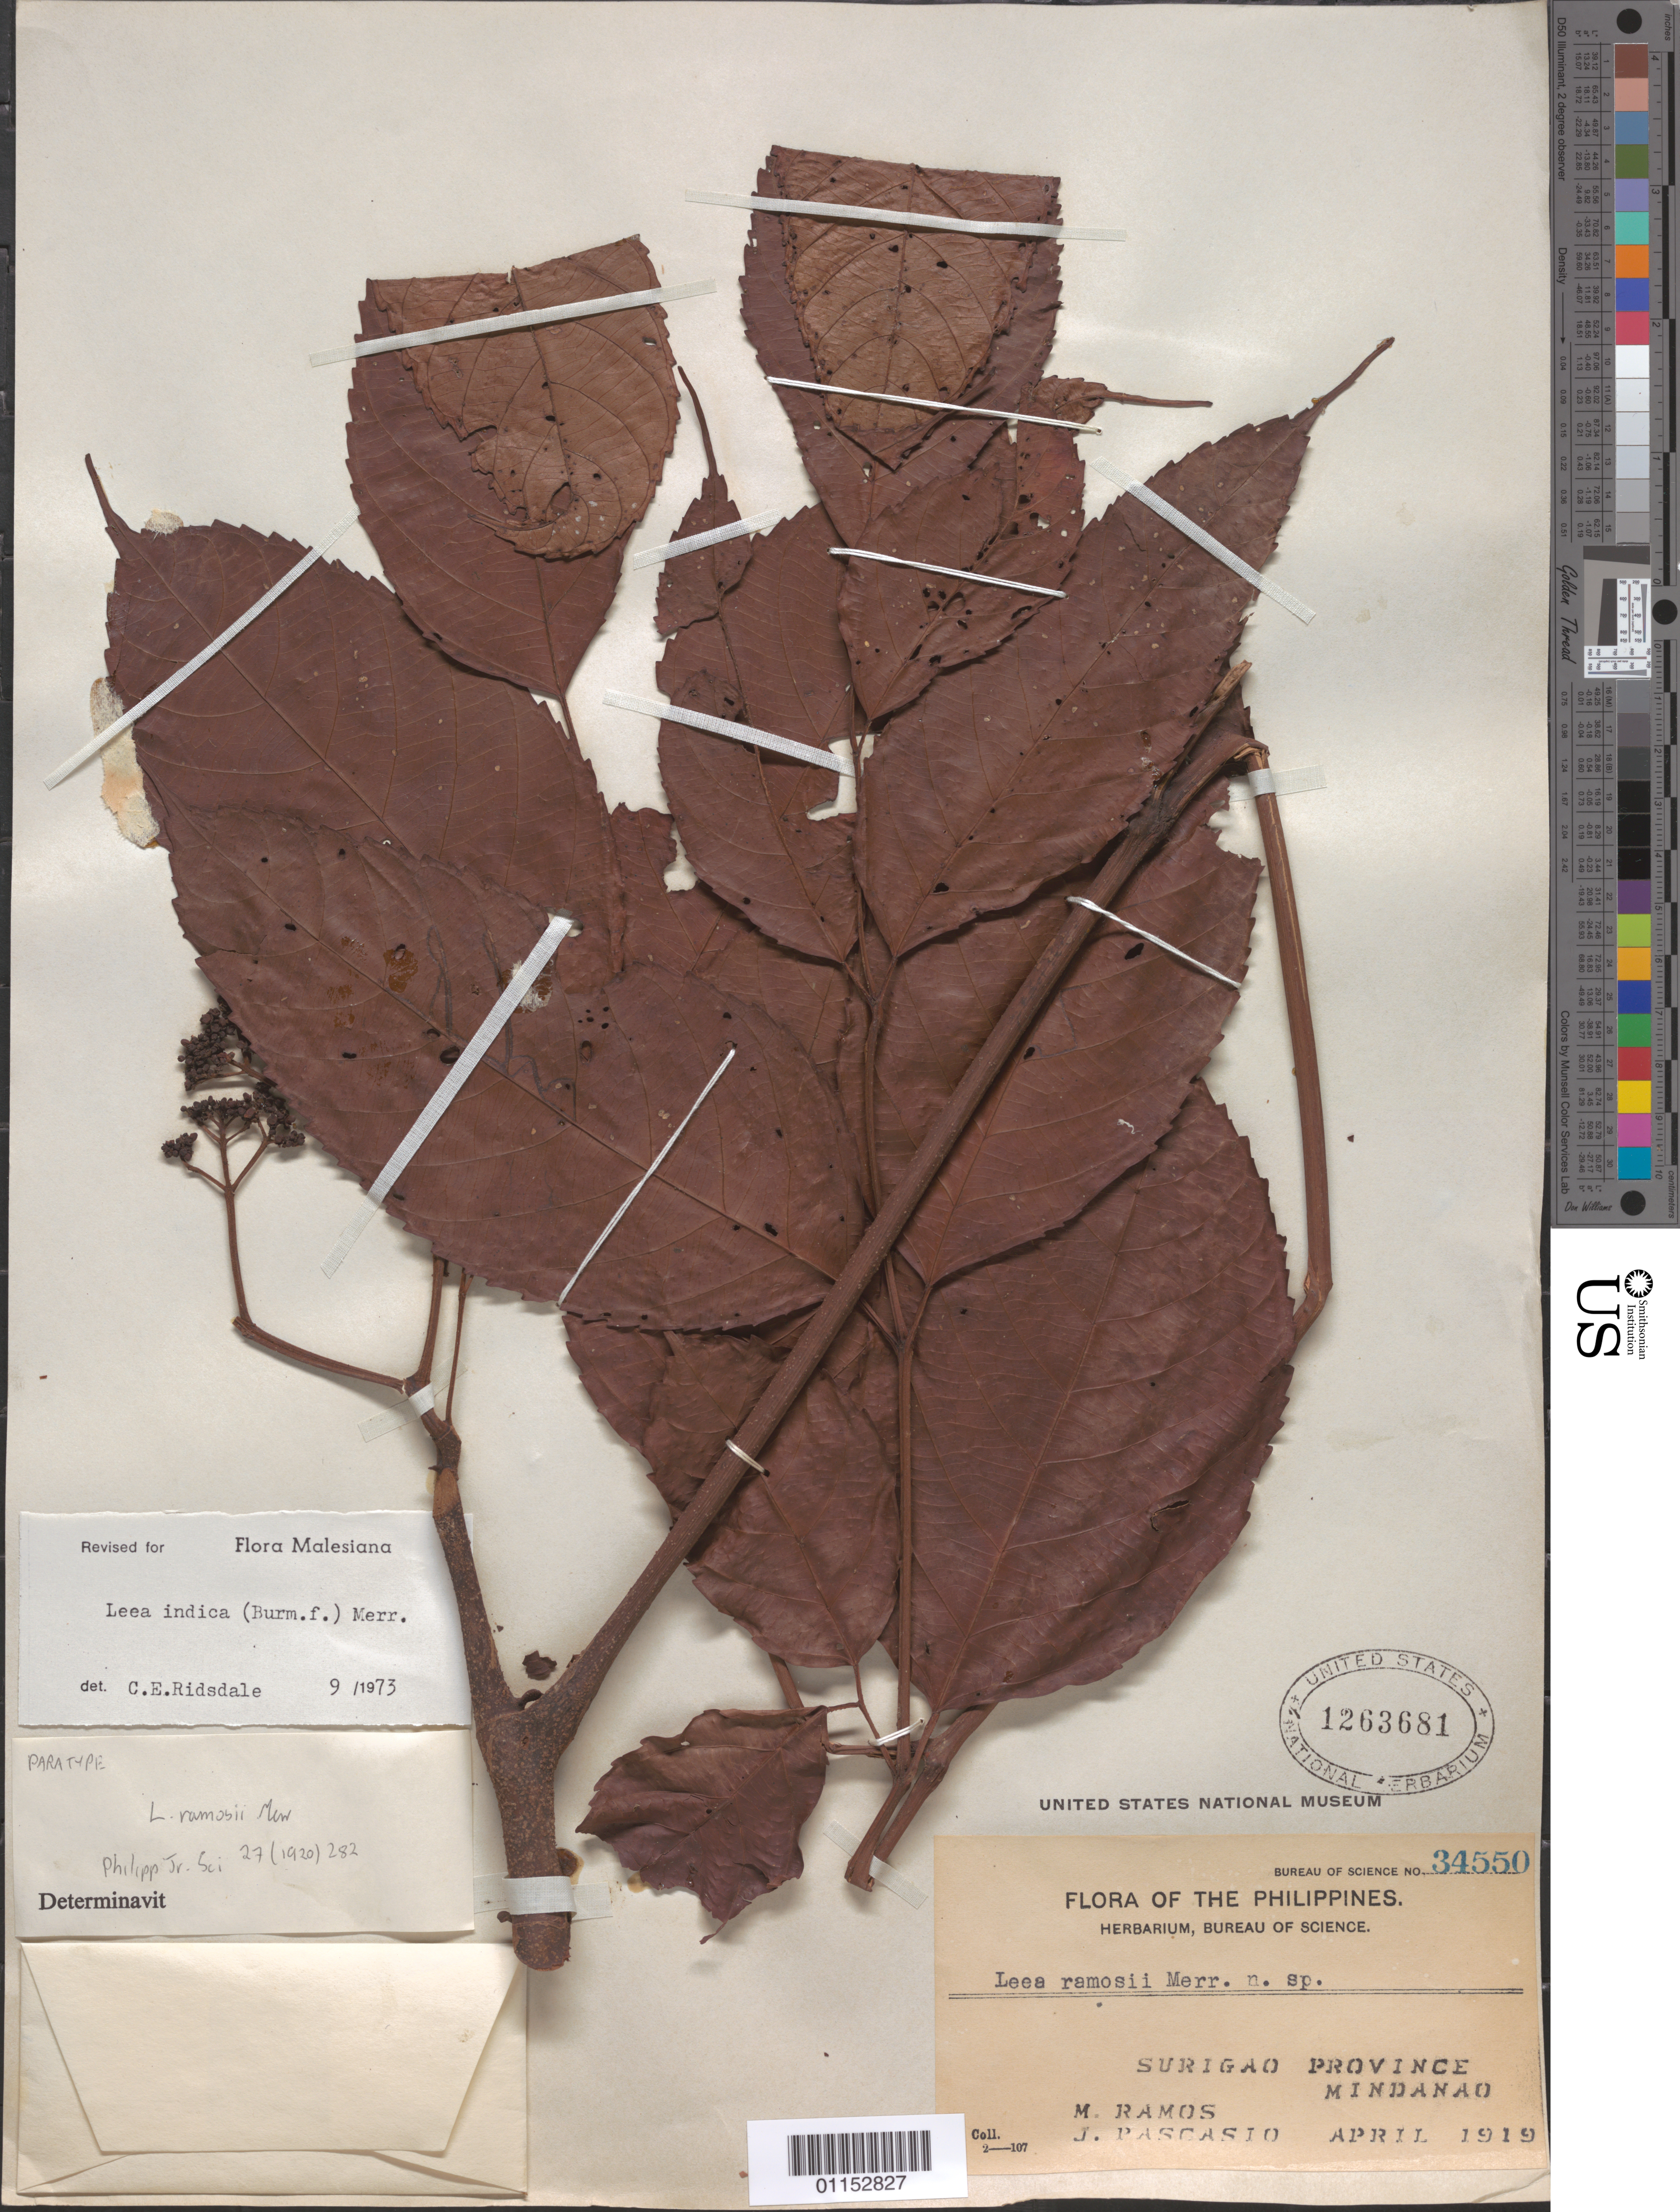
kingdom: Plantae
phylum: Tracheophyta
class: Magnoliopsida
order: Vitales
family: Vitaceae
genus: Leea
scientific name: Leea indica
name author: (Burm. f.) Merr.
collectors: M. Ramos & J. Pascasio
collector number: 34550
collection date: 1919-04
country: Philippines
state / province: Caraga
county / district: Surigao del Norte / Surigao del Sur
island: Mindanao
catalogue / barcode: US 1263681